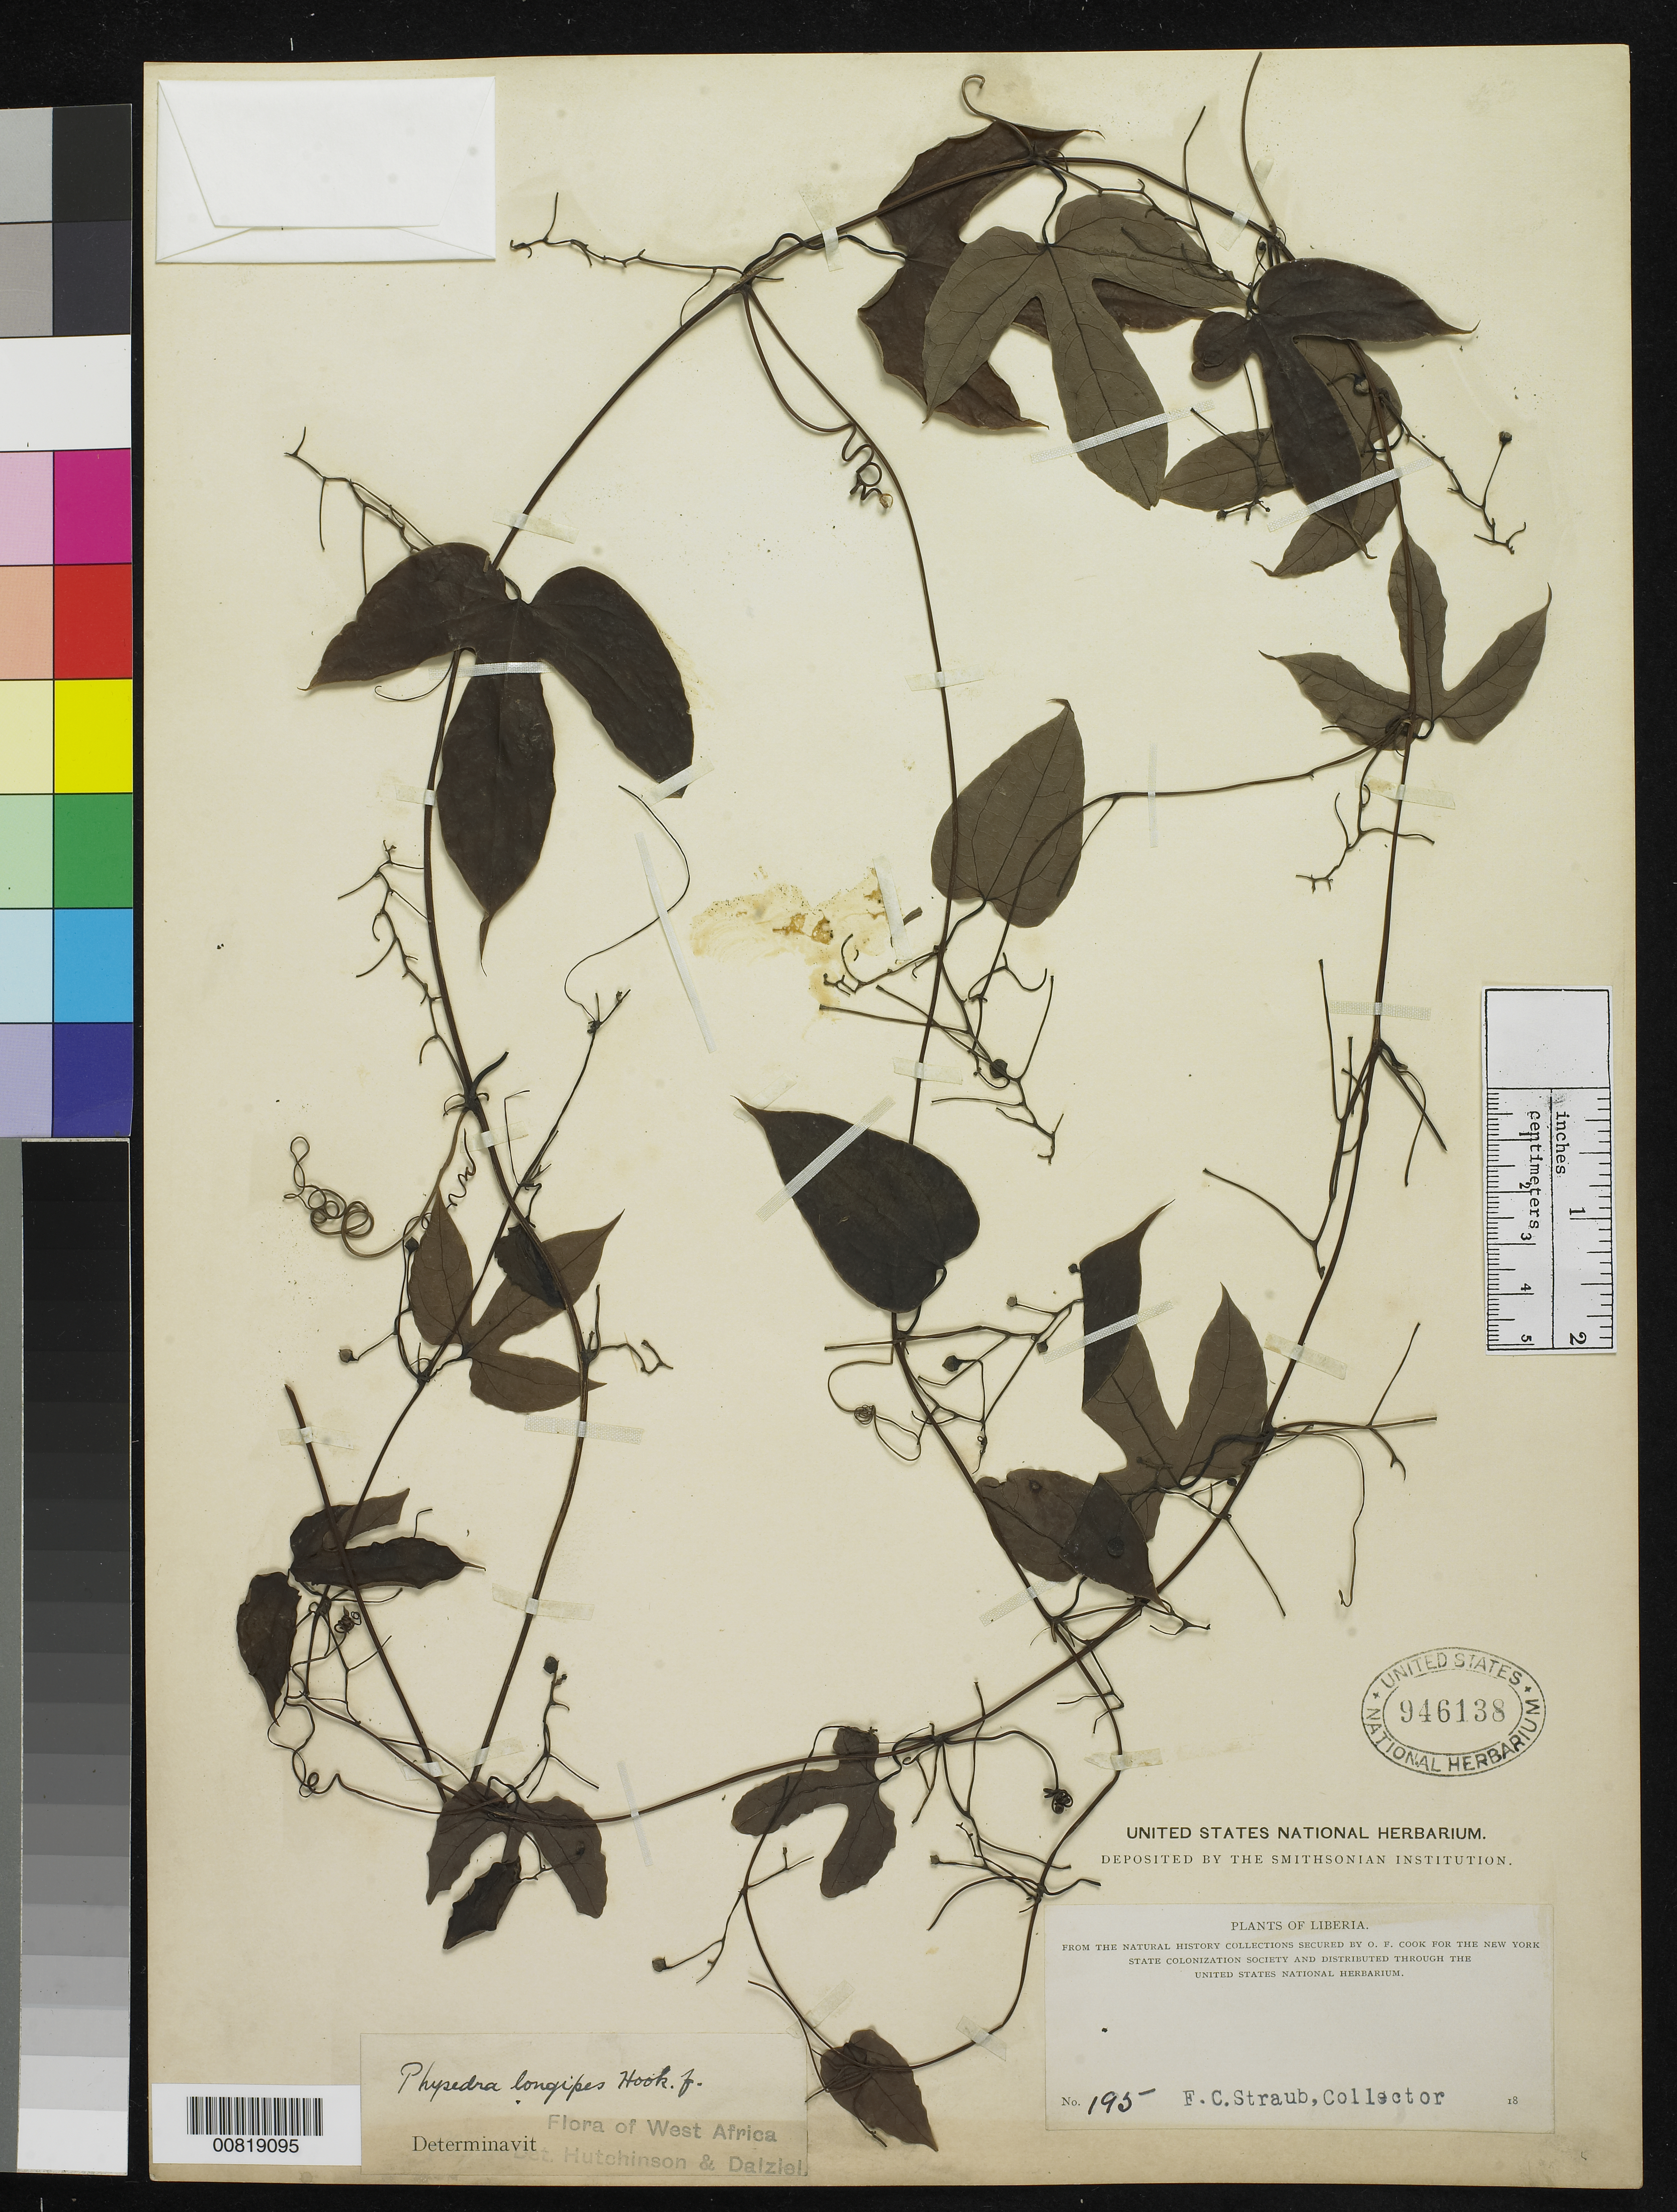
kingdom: Plantae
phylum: Tracheophyta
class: Magnoliopsida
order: Cucurbitales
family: Cucurbitaceae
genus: Physedra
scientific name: Physedra longipes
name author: Hook. f.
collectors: F. Straub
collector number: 195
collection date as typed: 18--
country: Liberia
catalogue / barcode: US 946138